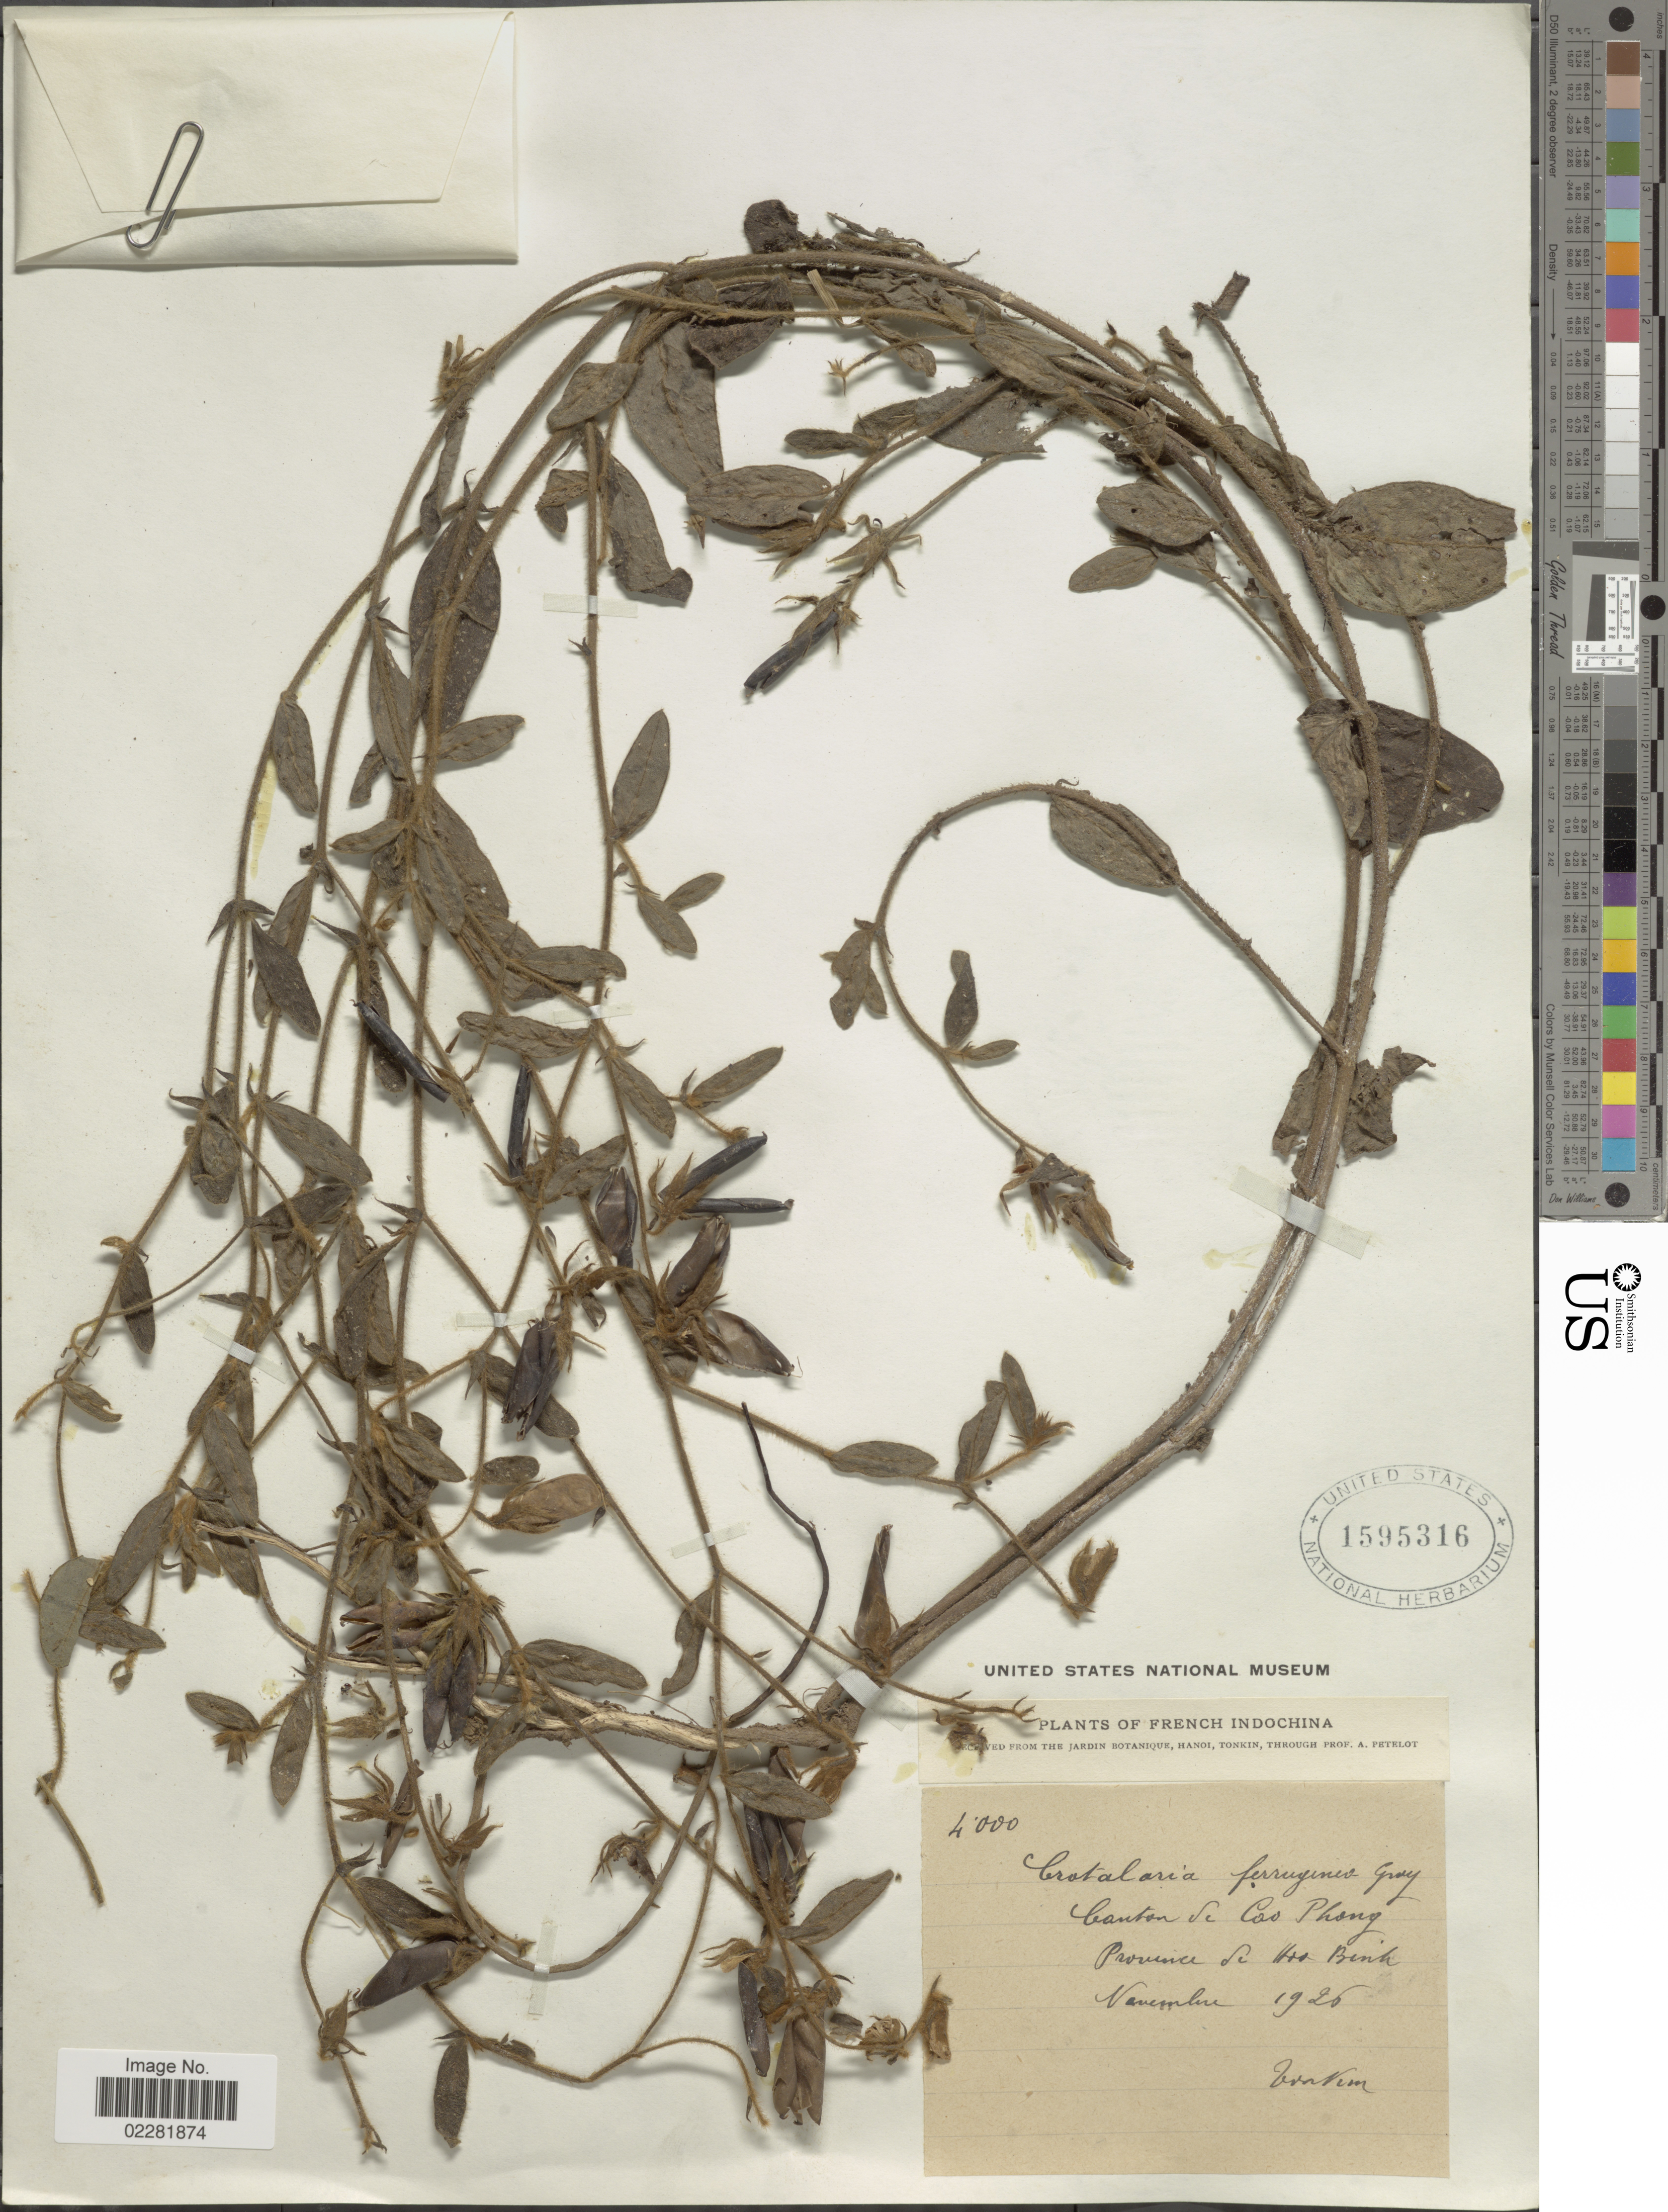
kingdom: Plantae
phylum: Tracheophyta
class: Magnoliopsida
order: Fabales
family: Fabaceae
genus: Crotalaria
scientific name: Crotalaria ferruginea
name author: Graham ex Benth.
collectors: A. Petelot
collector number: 4000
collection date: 1926-11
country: Vietnam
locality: French Indochina, Tonkin. Canton de Cao Phong, Province de Hao Binh [interpreted]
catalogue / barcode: US 1595316